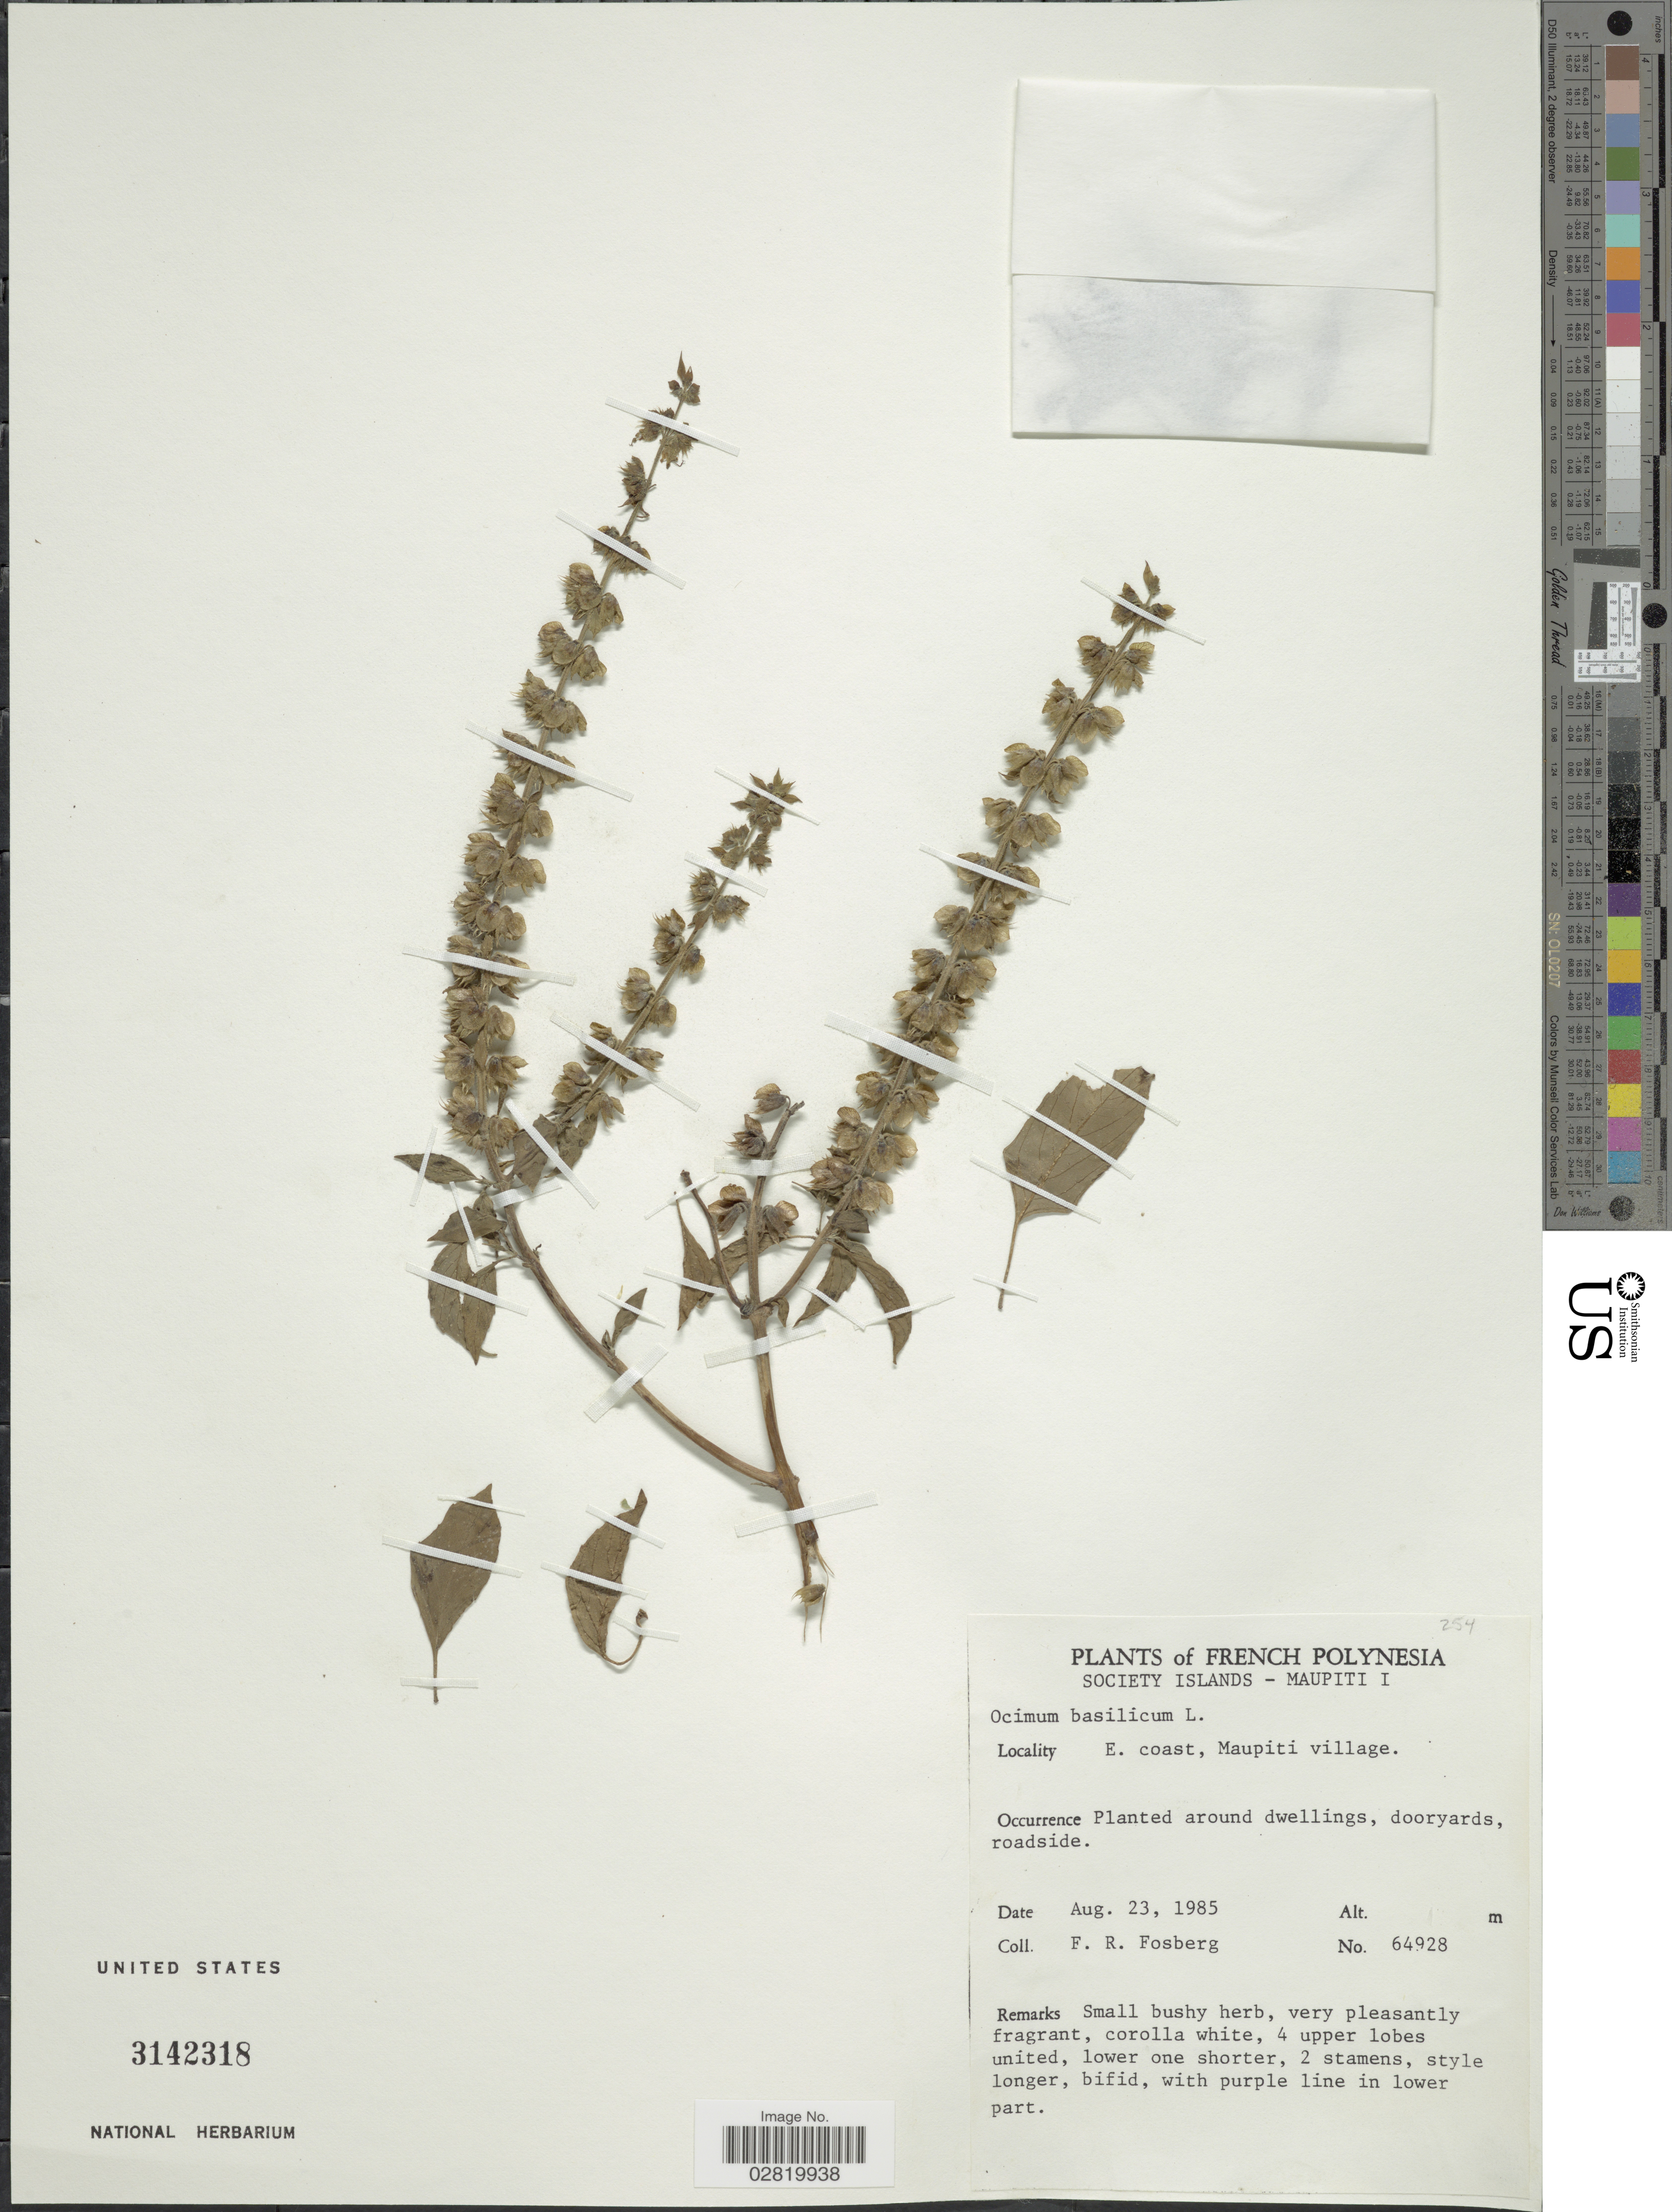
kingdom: Plantae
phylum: Tracheophyta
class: Magnoliopsida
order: Lamiales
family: Lamiaceae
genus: Ocimum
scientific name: Ocimum basilicum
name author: L.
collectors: F. R. Fosberg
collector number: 64928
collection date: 1985-08-23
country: French Polynesia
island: Maupiti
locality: Society Islands-Maupiti I, E. coast, Maupiti village.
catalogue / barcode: US 3142318